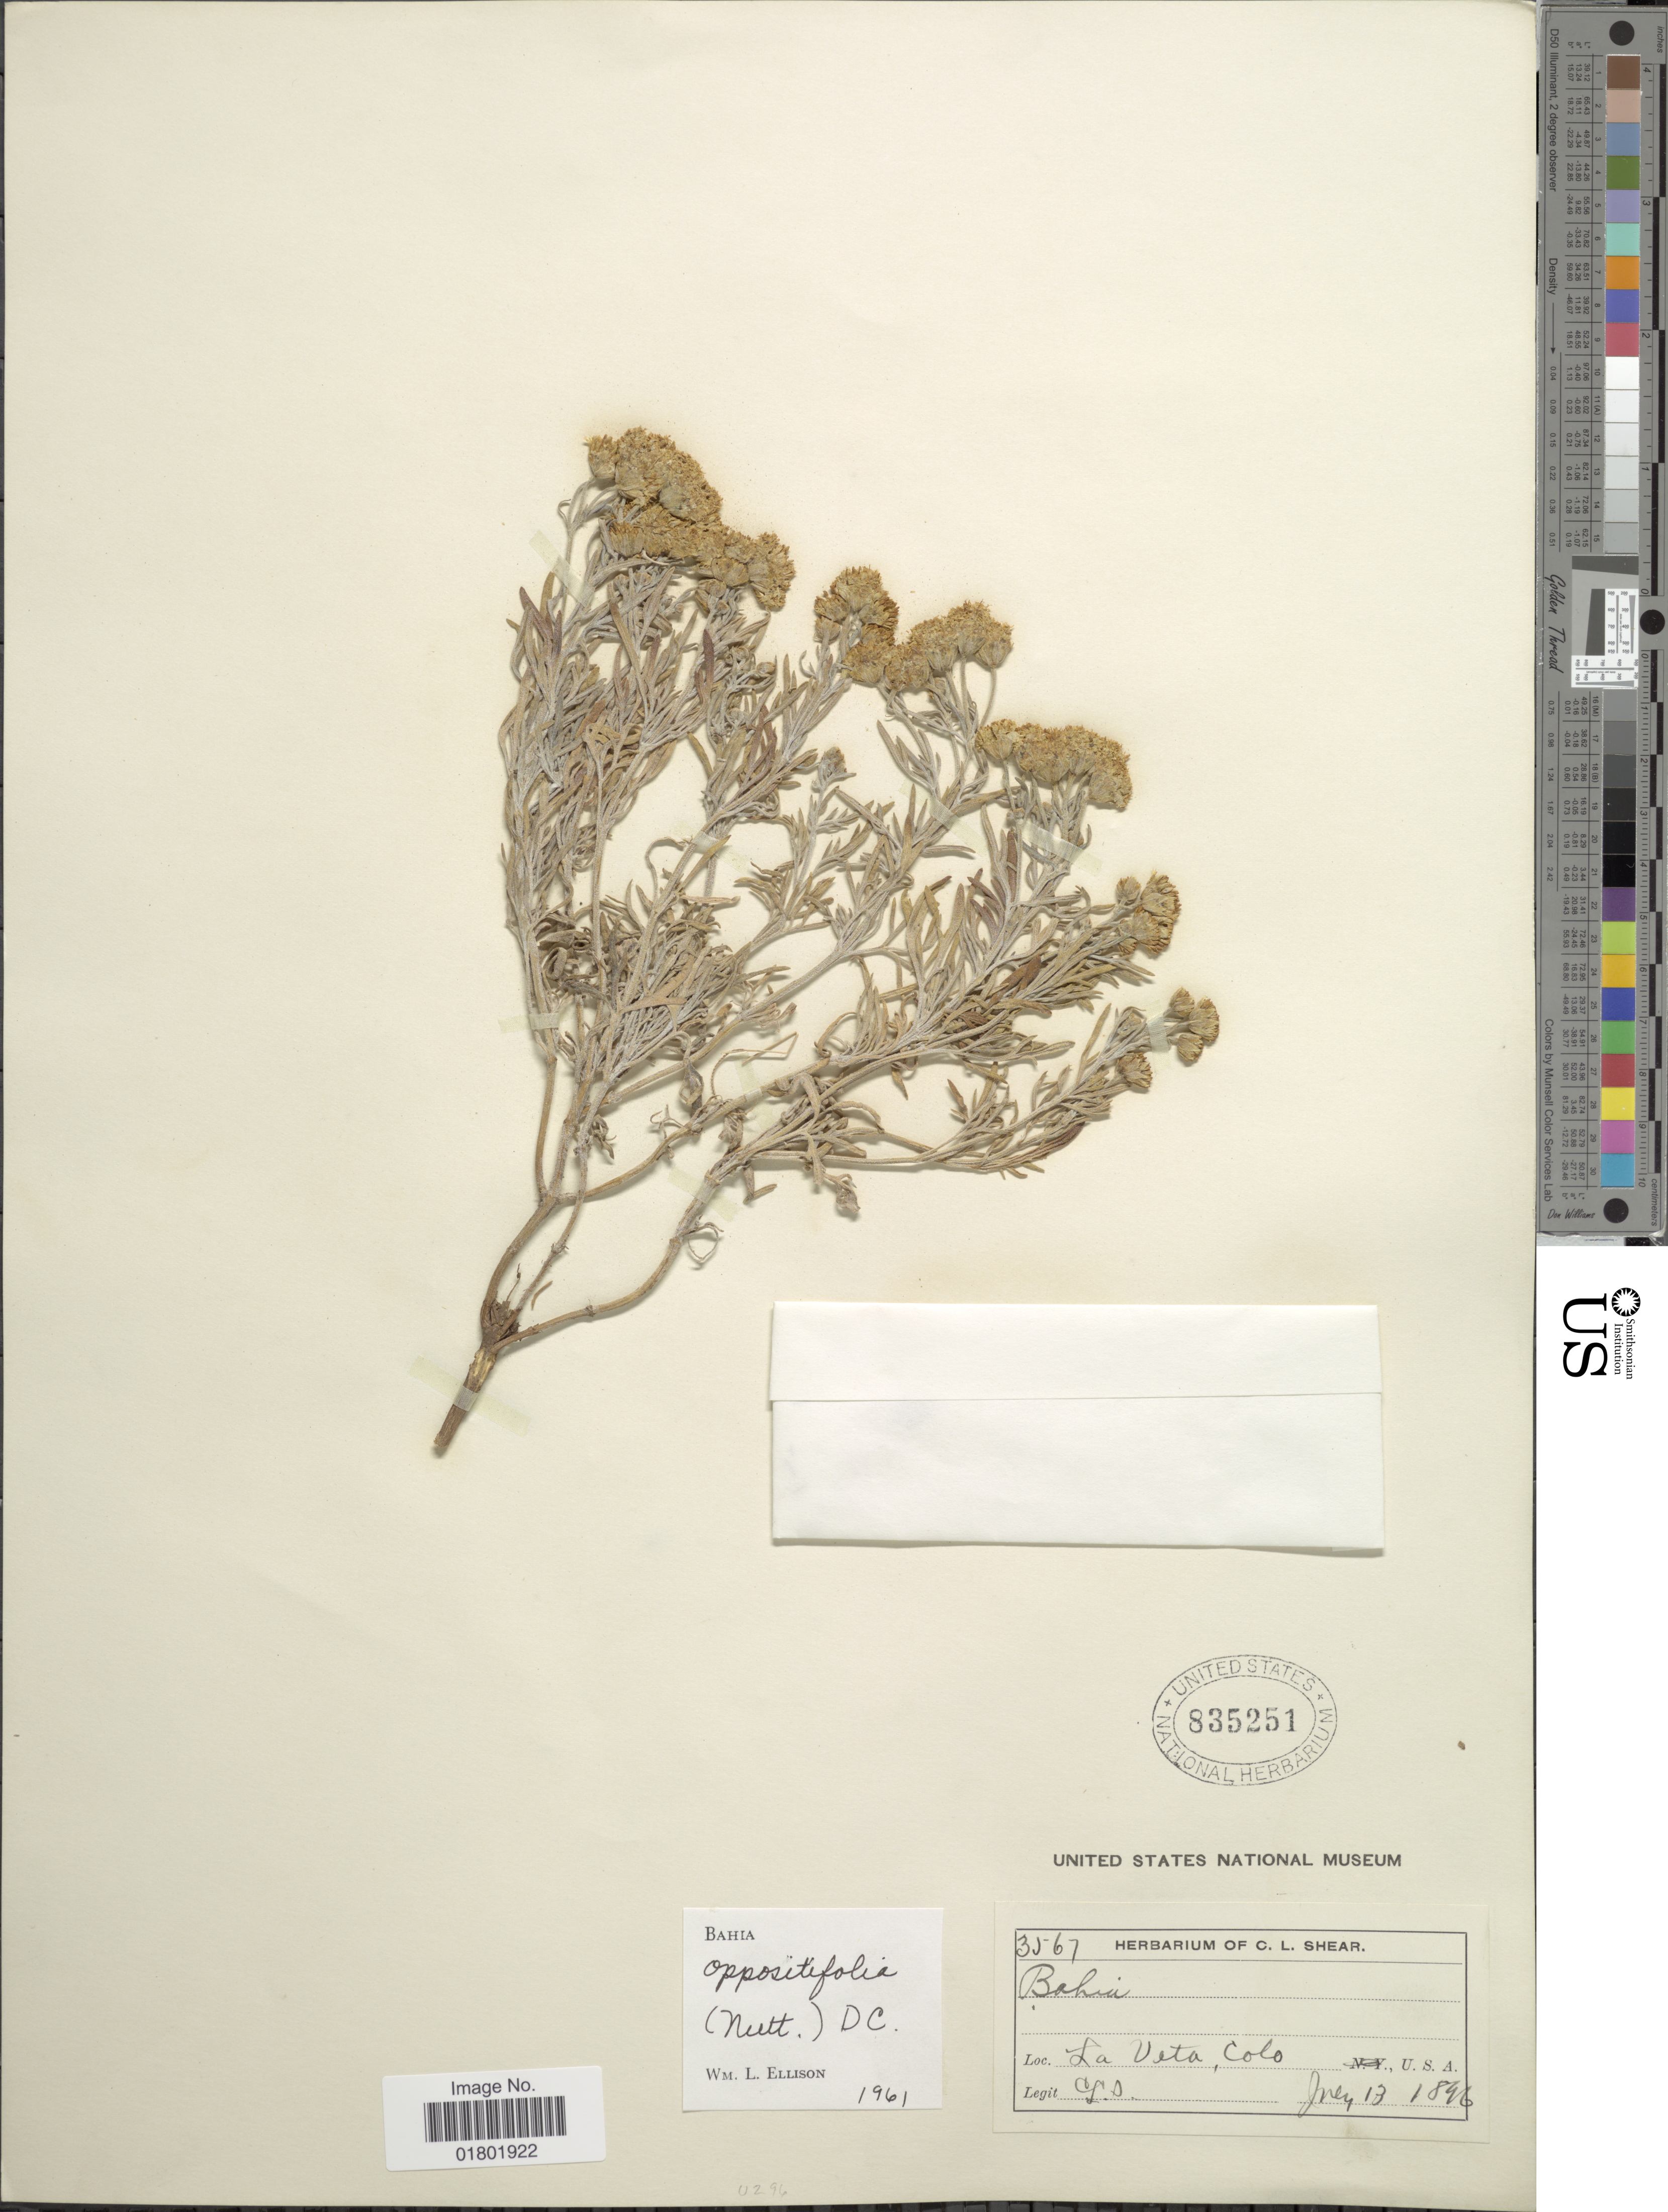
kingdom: Plantae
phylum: Tracheophyta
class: Magnoliopsida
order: Asterales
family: Asteraceae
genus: Bahia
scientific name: Bahia oppositifolia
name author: Nutt.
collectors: C. L. Shear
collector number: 3567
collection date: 1896-07-13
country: United States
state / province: Colorado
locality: La Veta, Colo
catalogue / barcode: US 835251